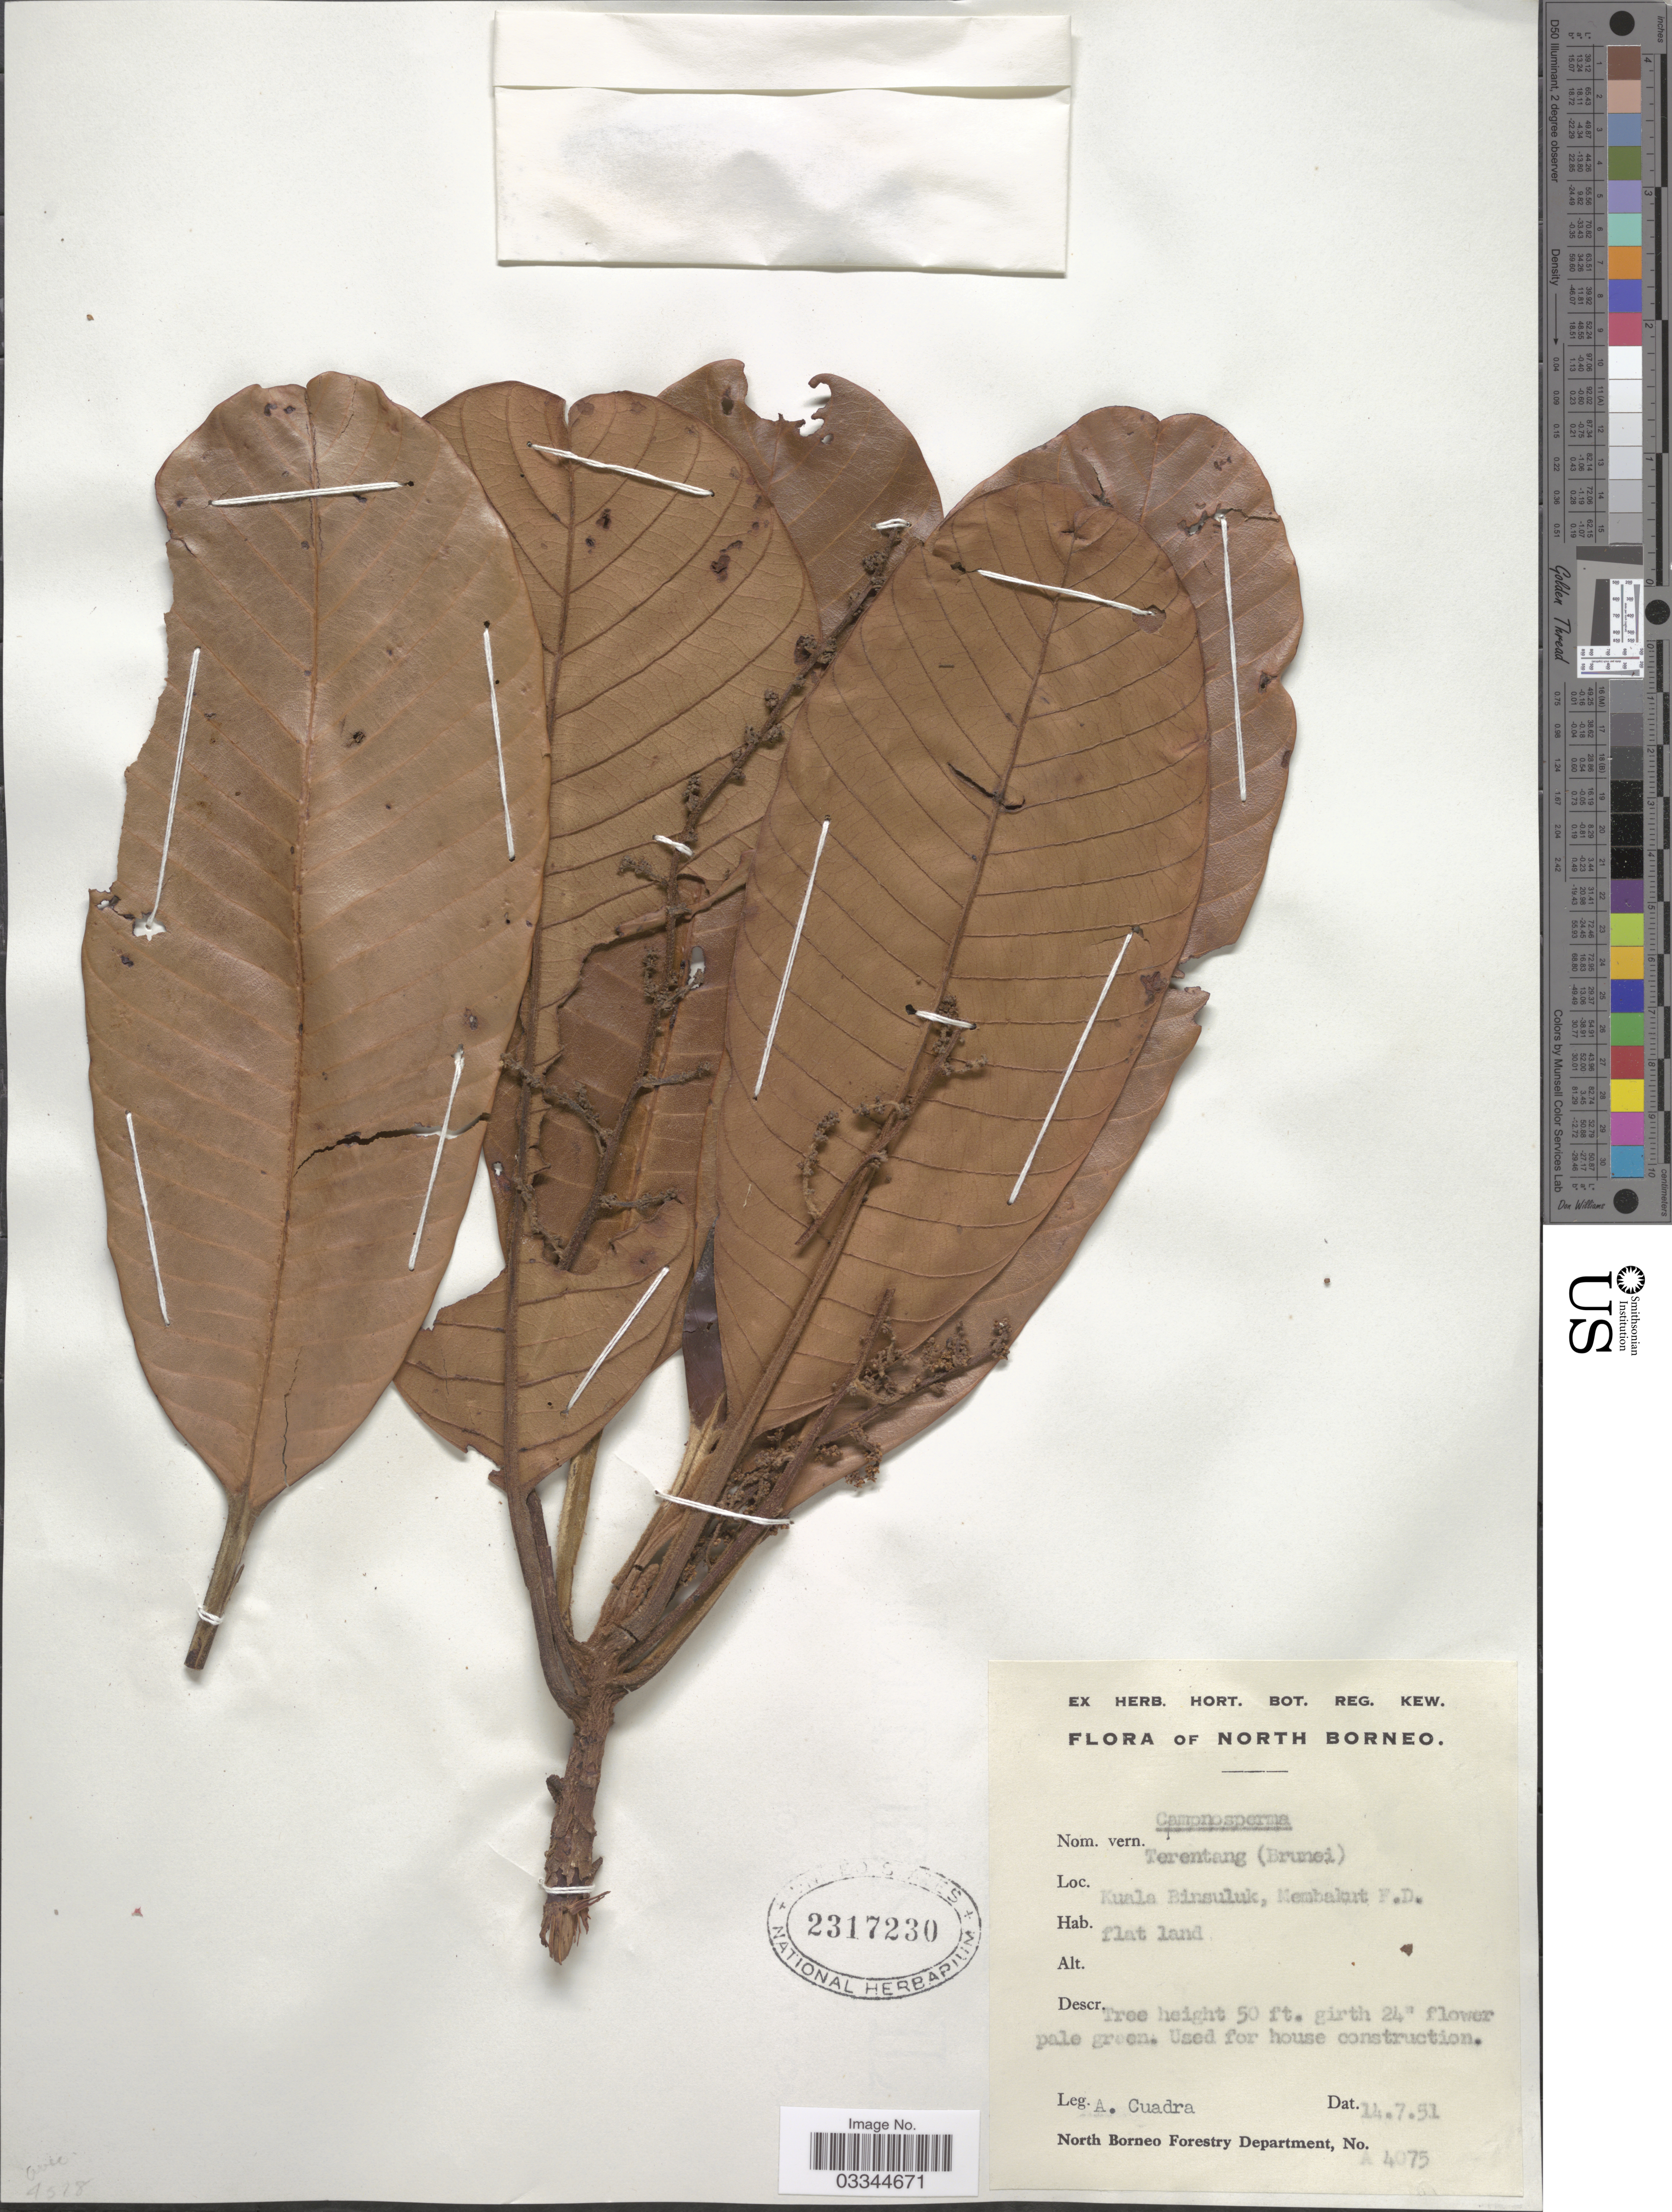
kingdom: Plantae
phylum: Tracheophyta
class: Magnoliopsida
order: Sapindales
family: Anacardiaceae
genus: Campnosperma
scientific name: Campnosperma sp.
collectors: A. Cuadra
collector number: A4075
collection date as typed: Transcribed d/m/y: 14/7/51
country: Malaysia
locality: North Borneo, Kuala Binsuluk, Membakut F.D.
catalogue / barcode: US 2317230